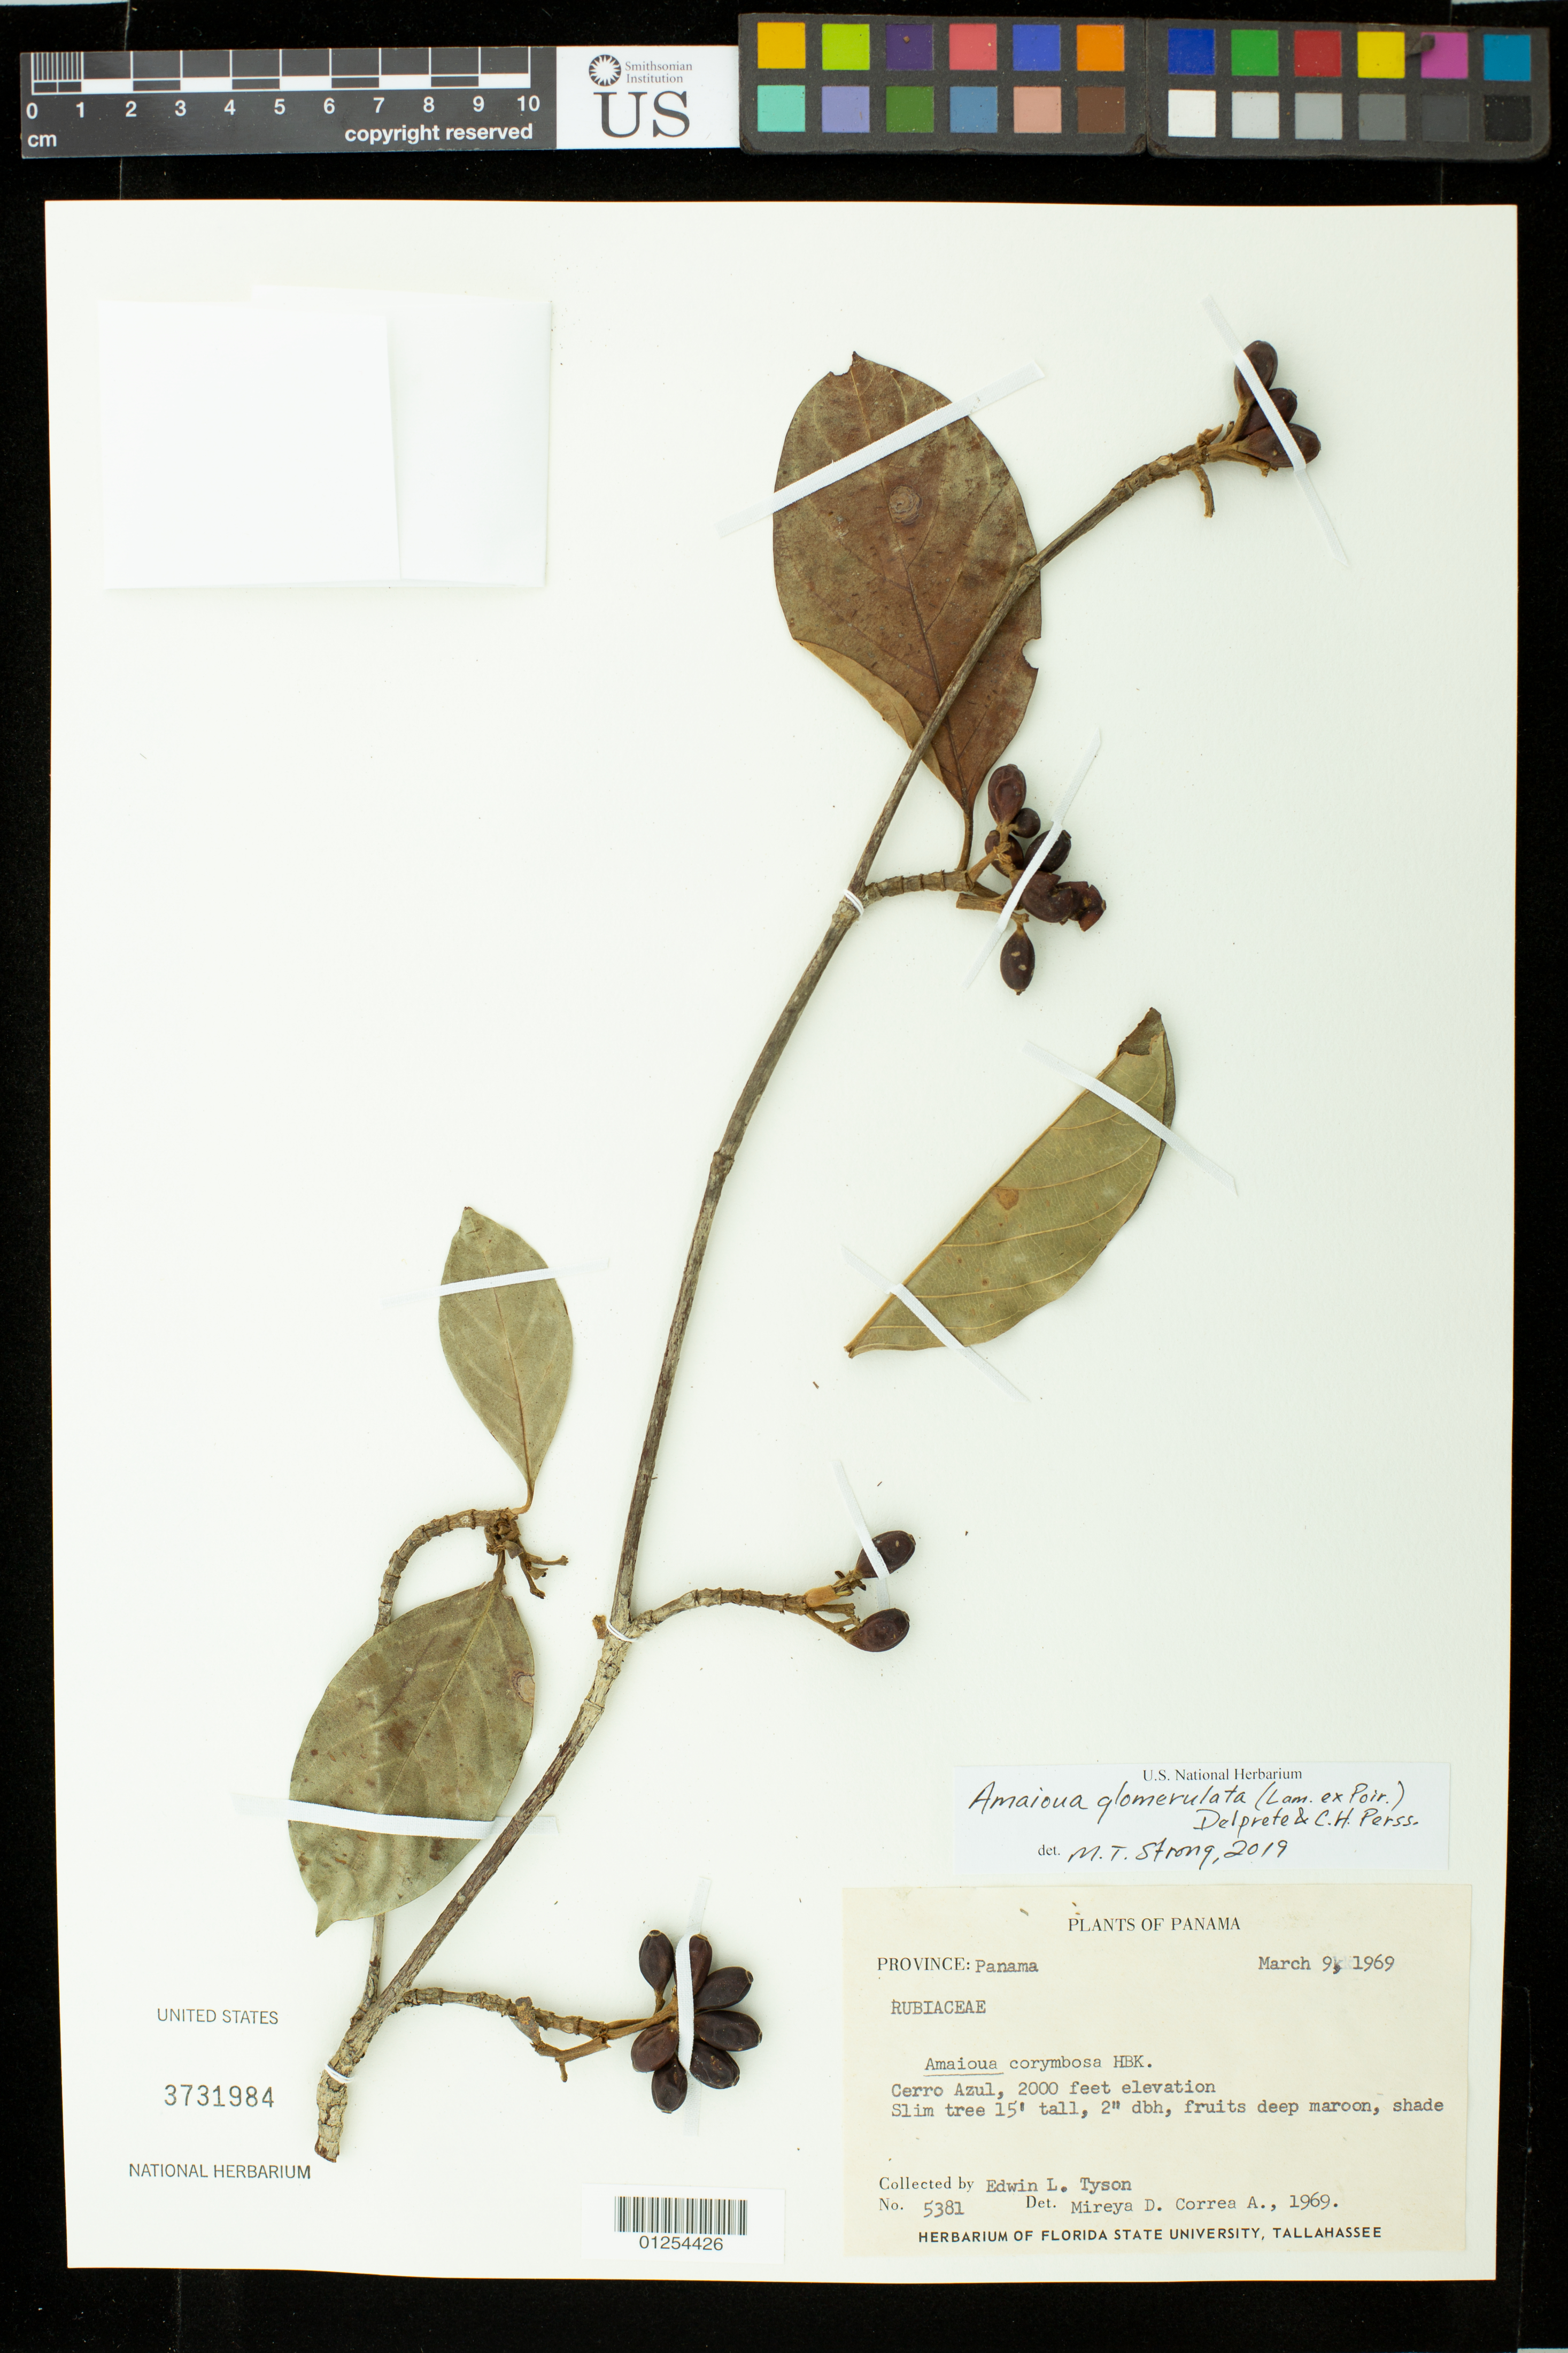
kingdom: Plantae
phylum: Tracheophyta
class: Magnoliopsida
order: Gentianales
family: Rubiaceae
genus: Amaioua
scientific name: Amaioua corymbosa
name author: Kunth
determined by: Strong, Mark T., (BOT), Smithsonian Institution - National Museum of Natural History (UNITED STATES)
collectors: E. L. Tyson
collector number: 5381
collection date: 1969-03-09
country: Panama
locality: Cerro Azul,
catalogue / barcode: US 3731984